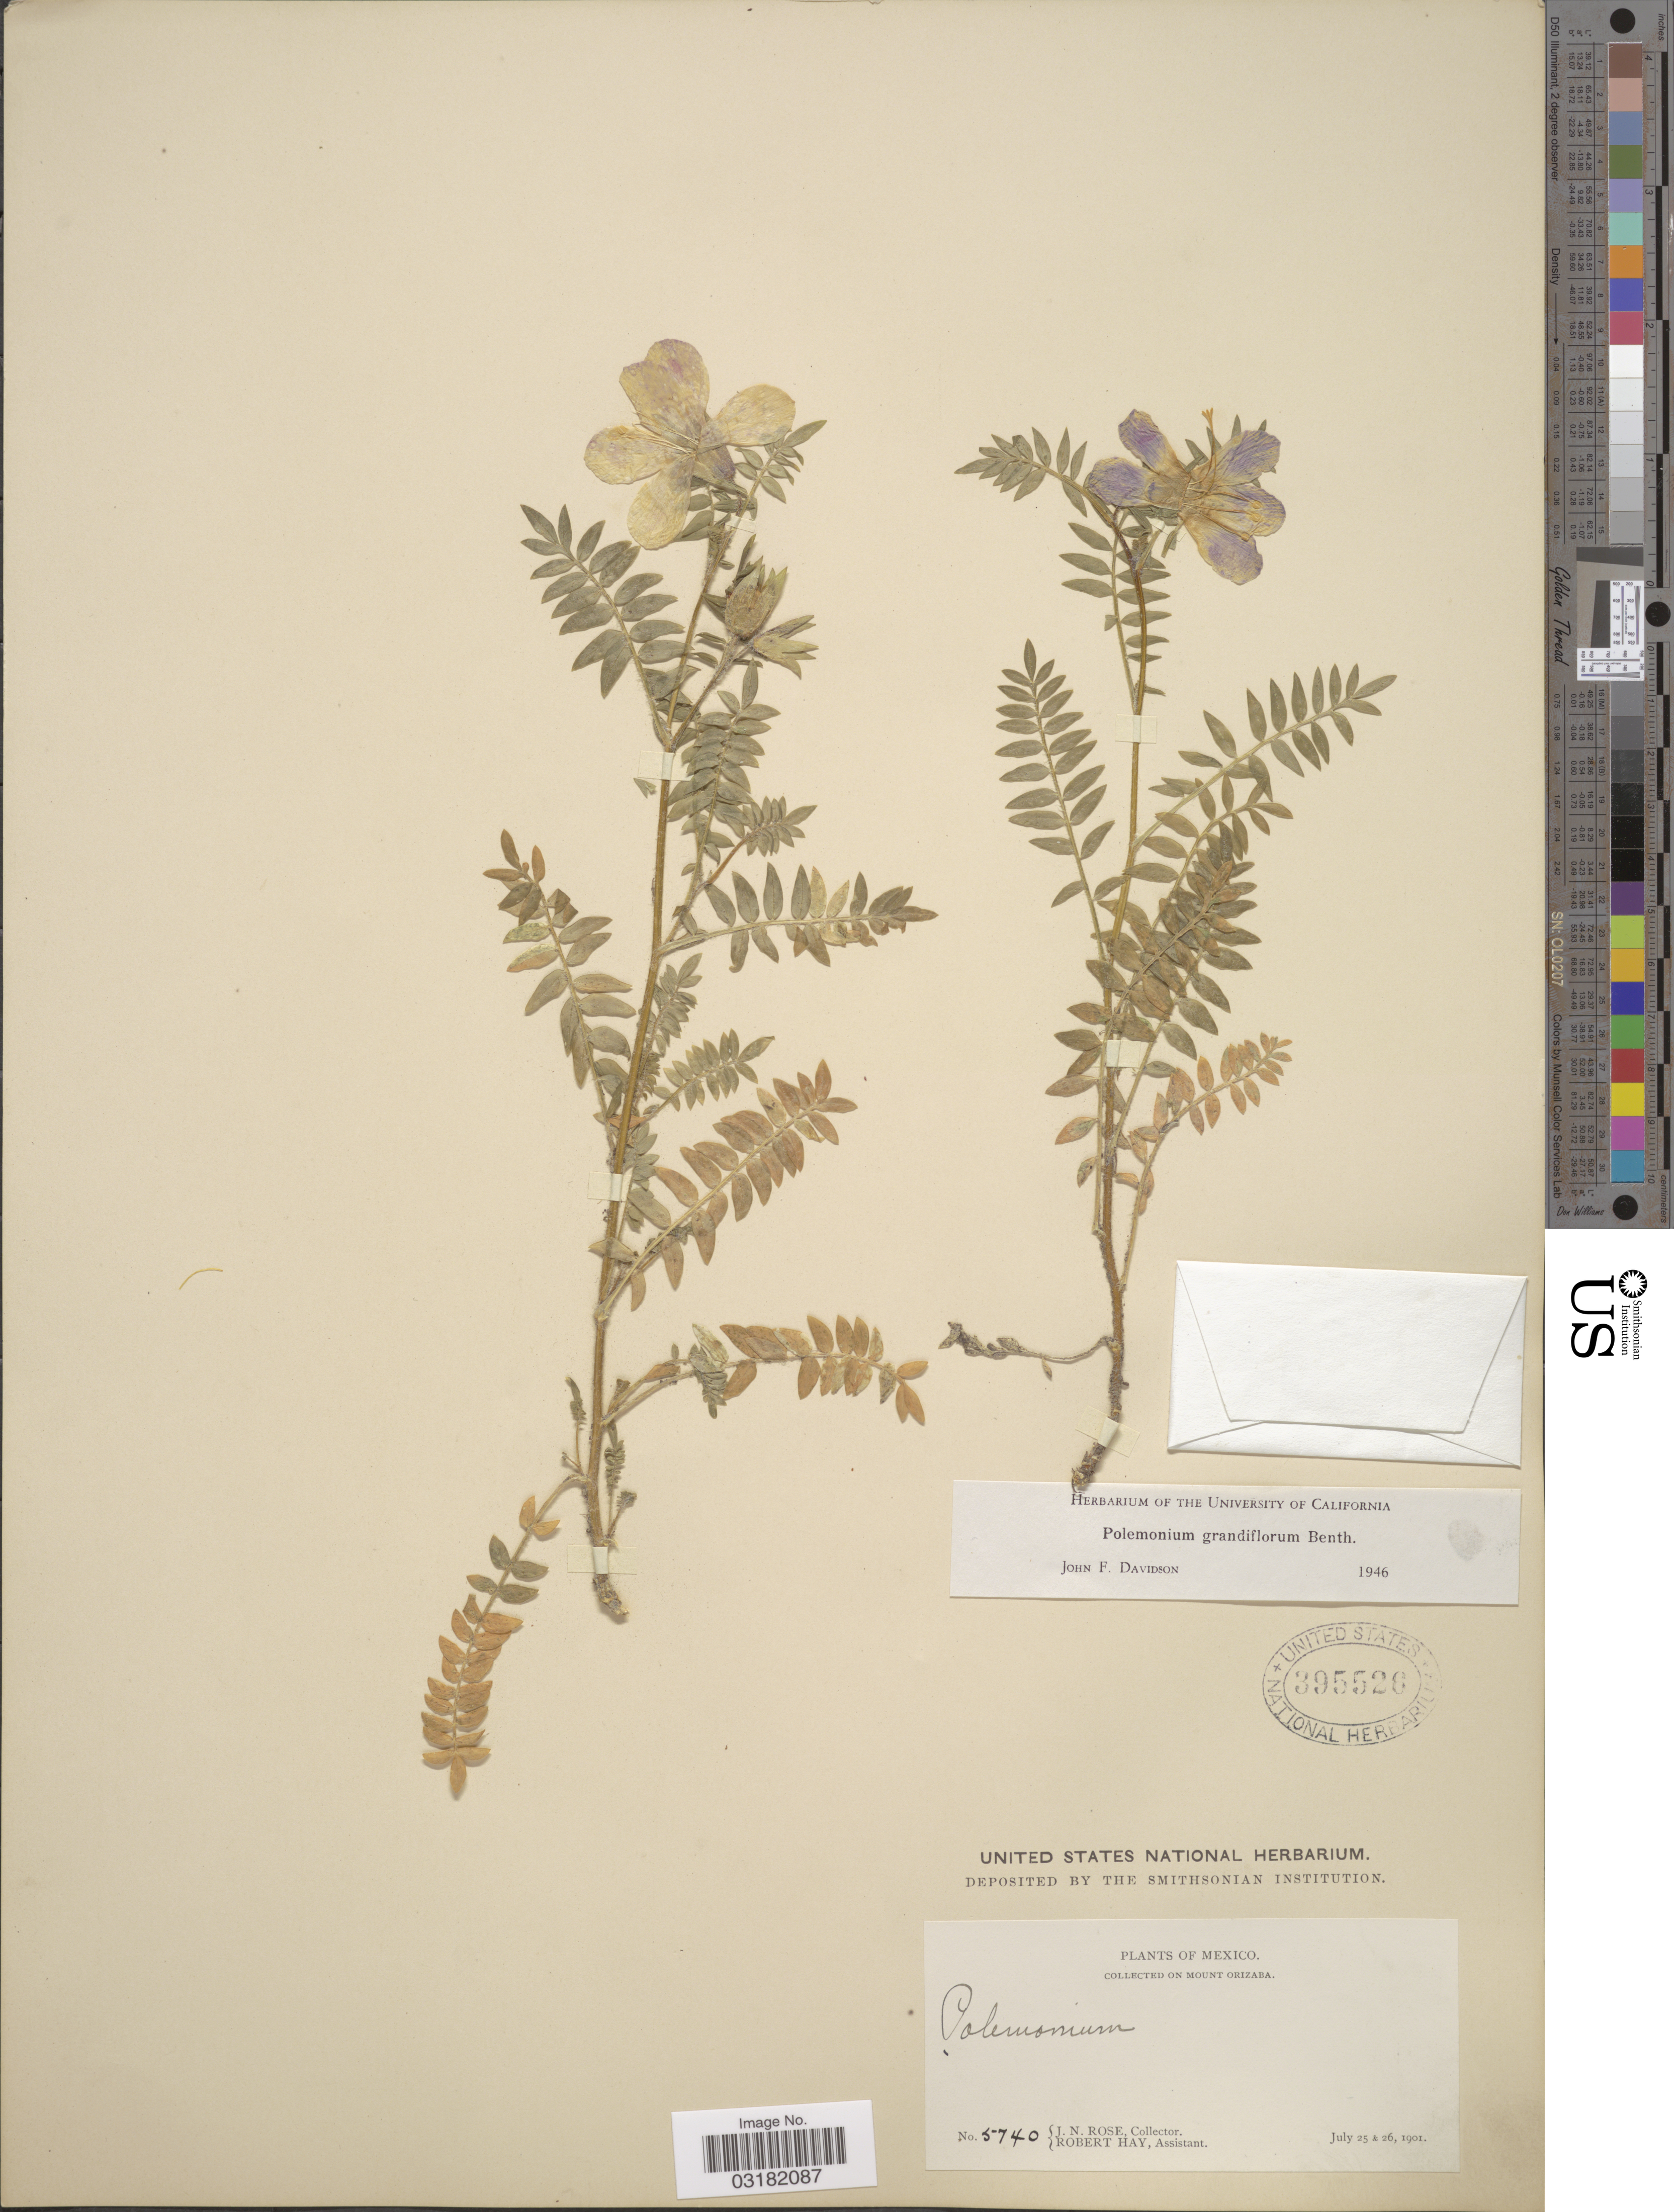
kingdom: Plantae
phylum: Tracheophyta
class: Magnoliopsida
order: Ericales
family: Polemoniaceae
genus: Polemonium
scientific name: Polemonium grandiflorum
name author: Benth.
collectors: J. N. Rose & R. Hay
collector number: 5740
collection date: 1901-07-25/1901-07-26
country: Mexico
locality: Mount Orizaba.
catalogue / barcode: US 395526